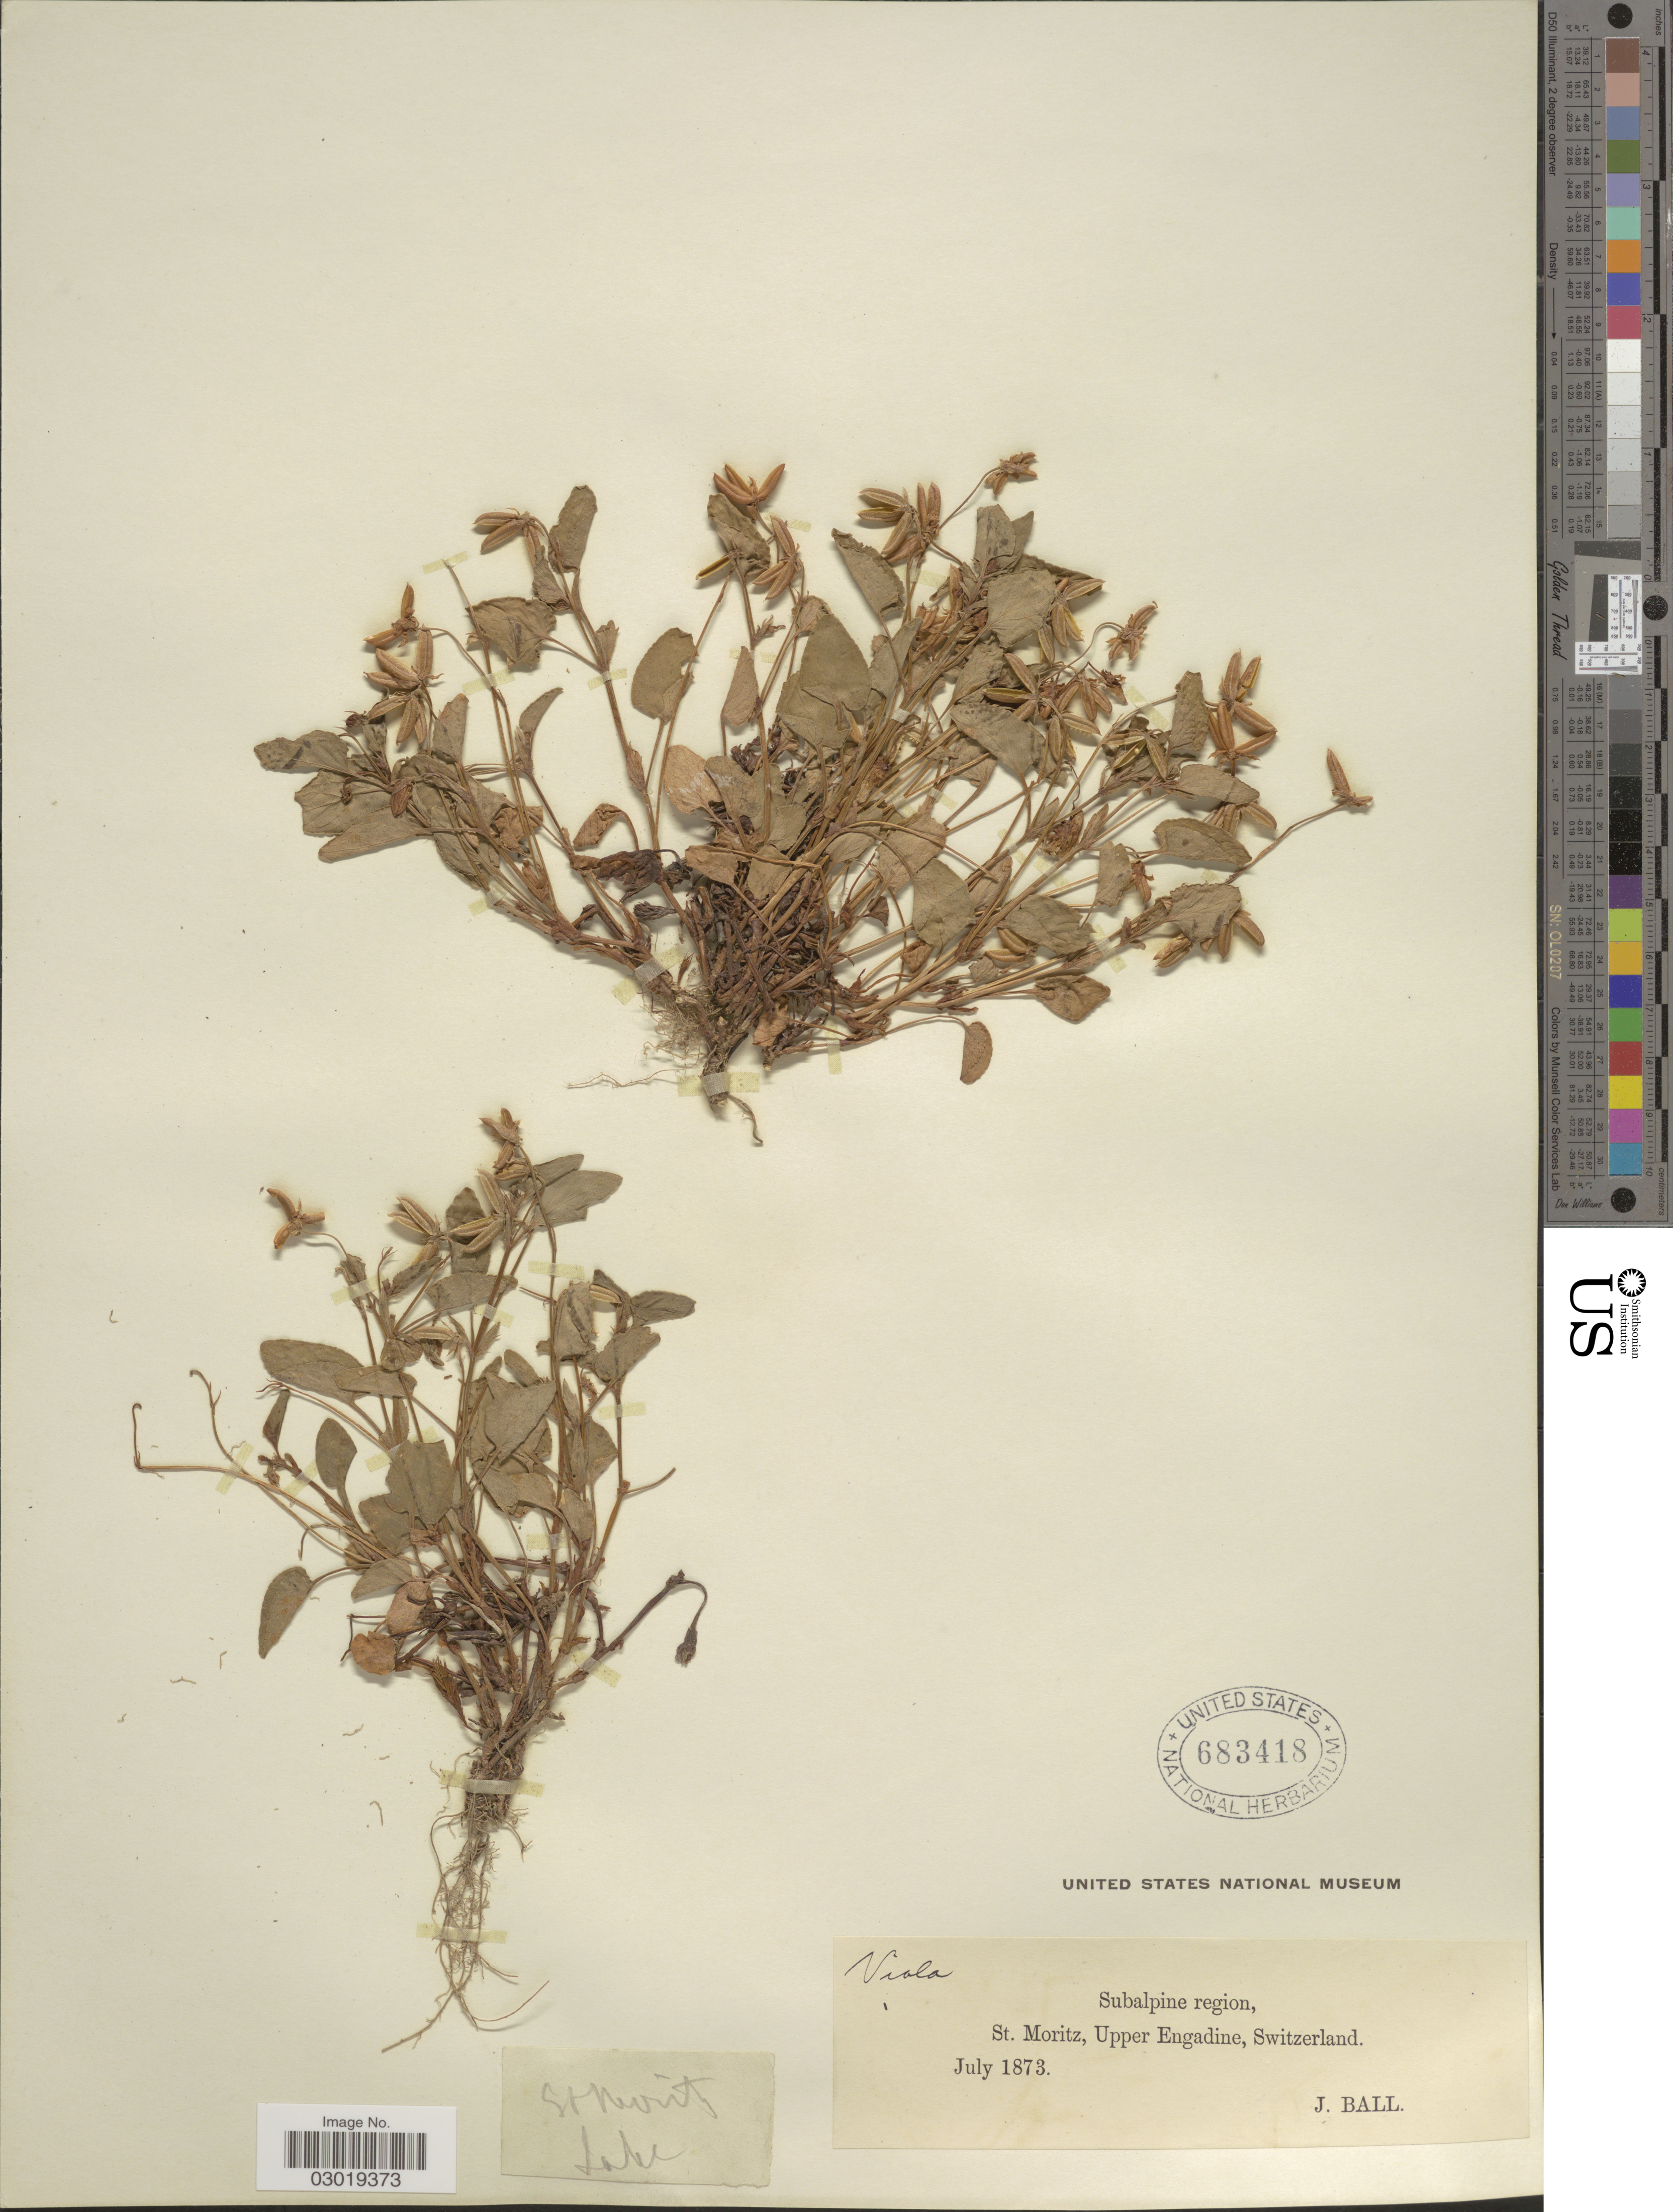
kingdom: Plantae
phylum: Tracheophyta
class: Magnoliopsida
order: Malpighiales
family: Violaceae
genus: Viola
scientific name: Viola sp.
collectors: J. Ball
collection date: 1873-07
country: Switzerland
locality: Subalpine region, St. Moritz, Upper Engadine.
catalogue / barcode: US 683418